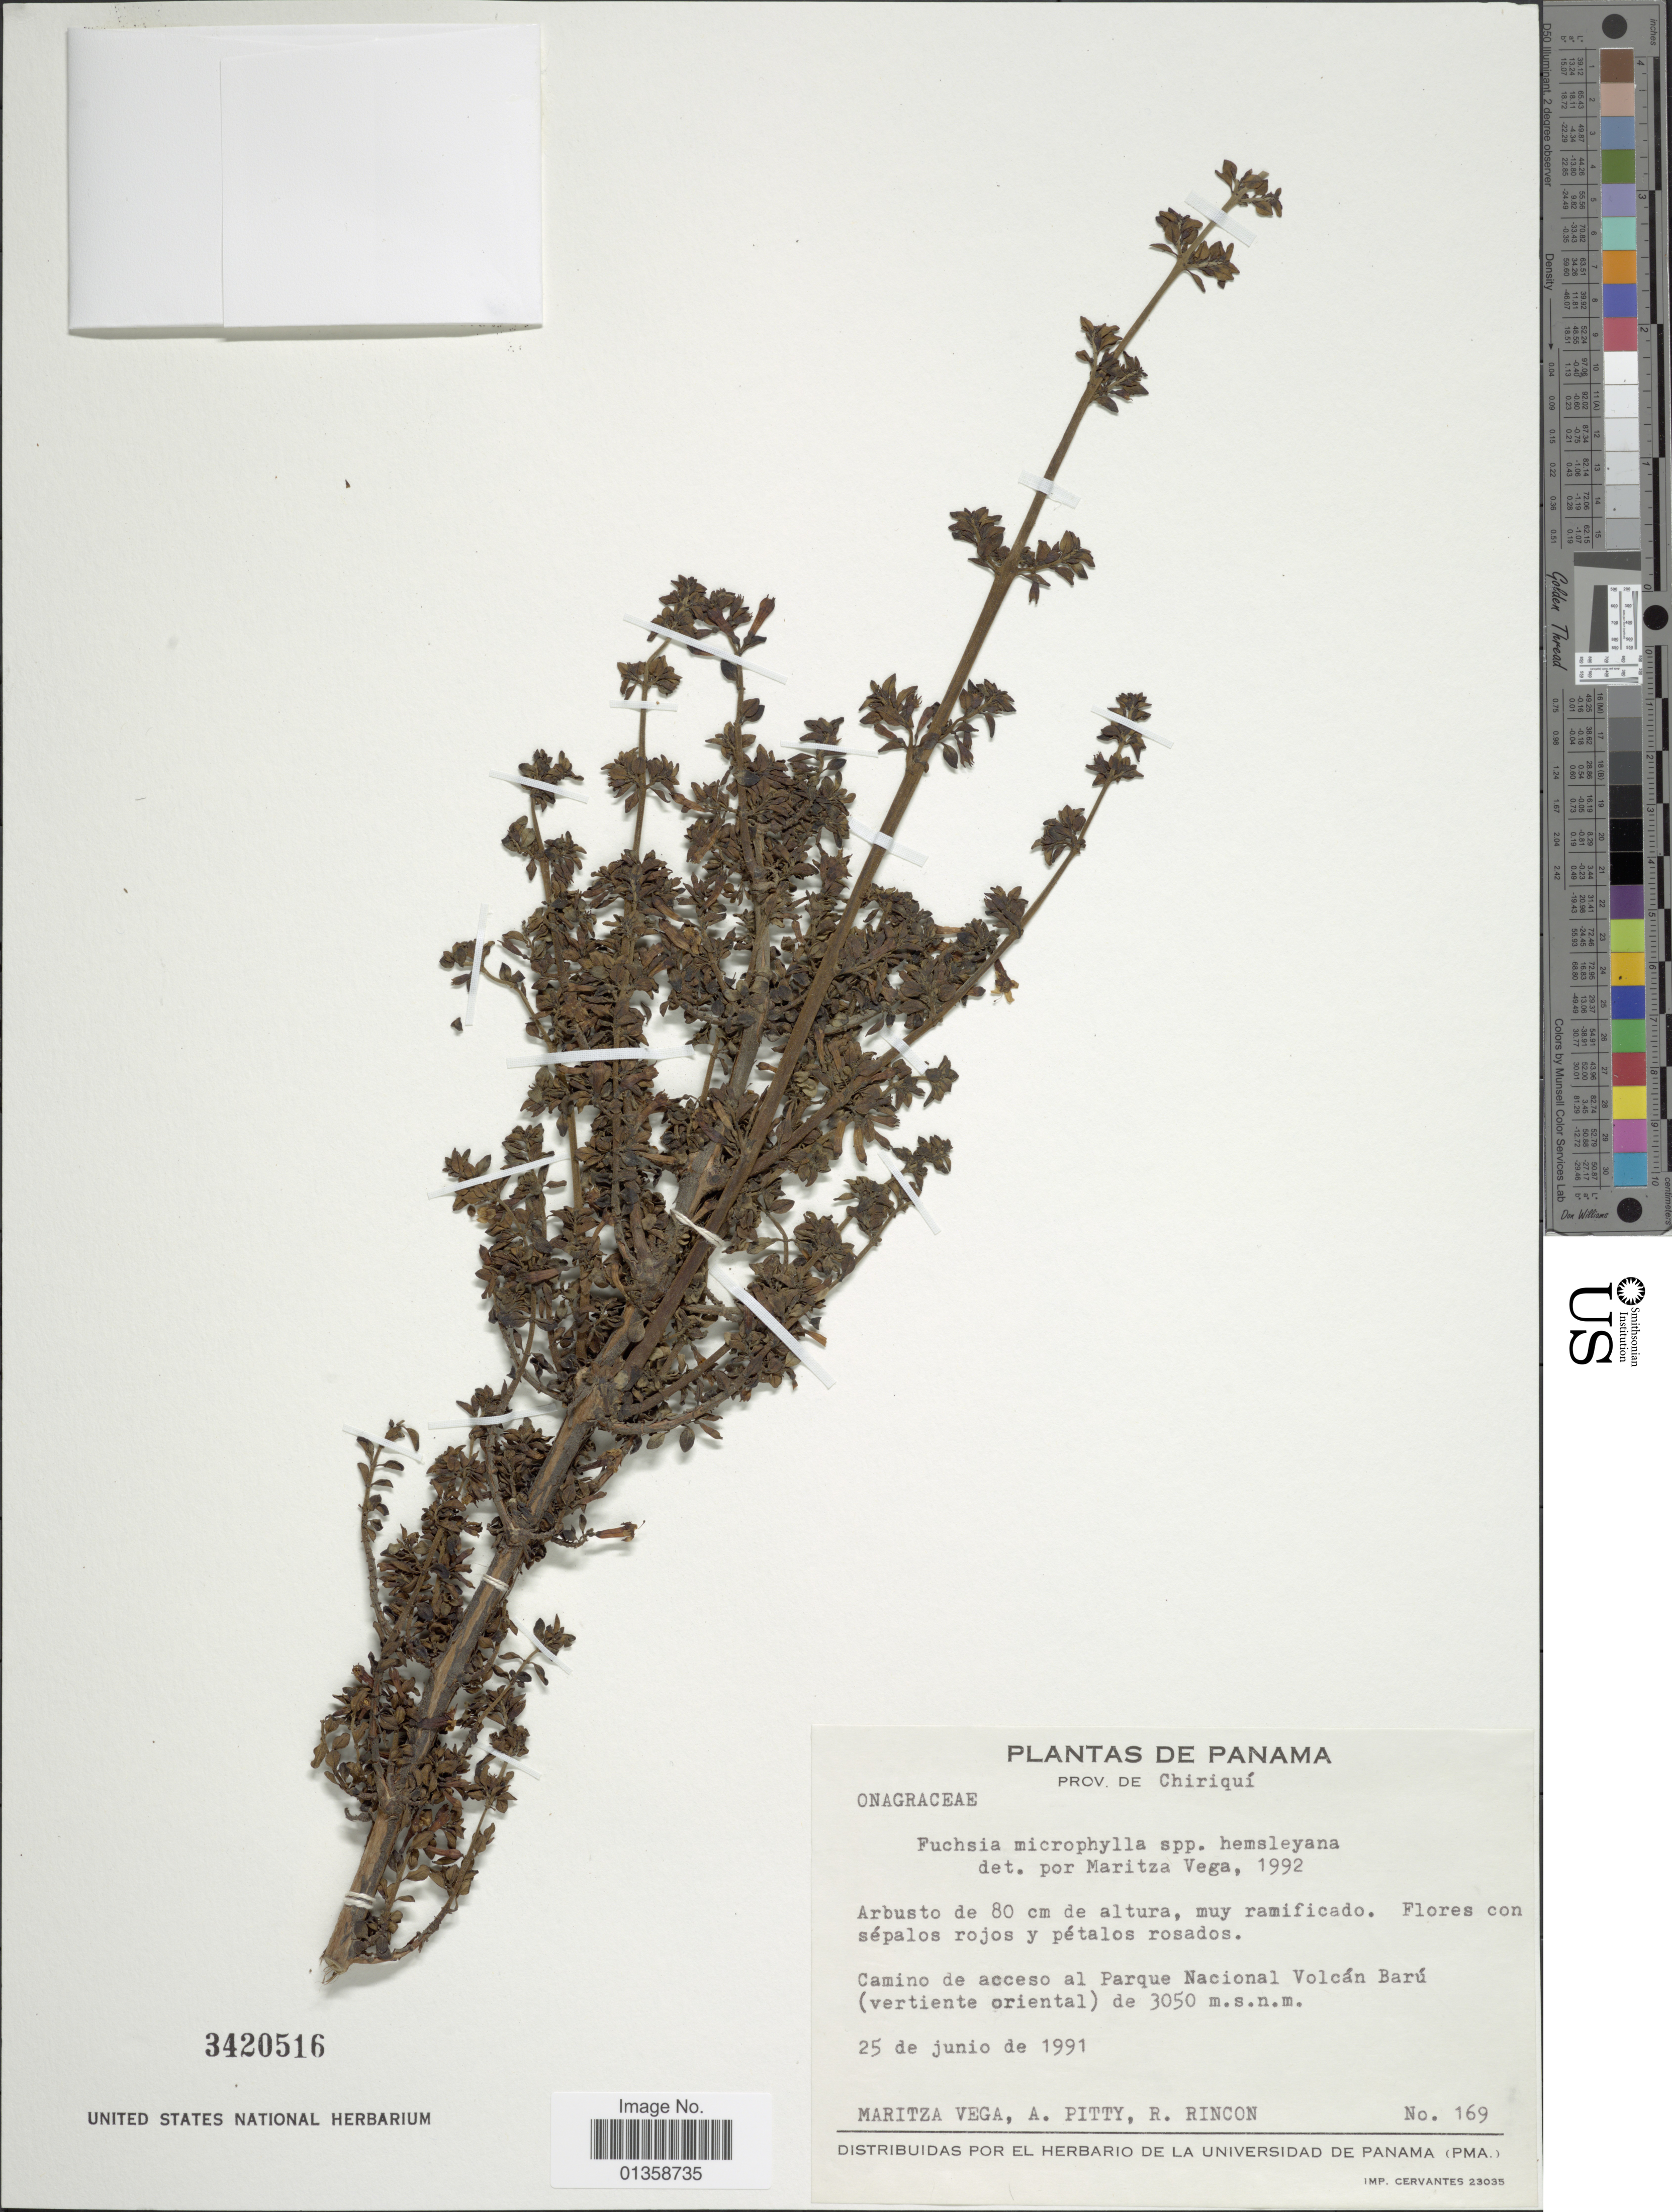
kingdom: Plantae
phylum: Tracheophyta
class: Magnoliopsida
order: Myrtales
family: Onagraceae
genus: Fuchsia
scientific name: Fuchsia microphylla subsp. hemsleyana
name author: (Woodson & Seibert) Breedlove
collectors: M. Vega, A. Pitty & R. Rincon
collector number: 169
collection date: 1991-06-25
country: Panama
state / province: Chiriqui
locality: Camino de acceso al Parque Nacional Volcán Barú (vertiente oriental)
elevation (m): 3050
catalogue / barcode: US 3420516